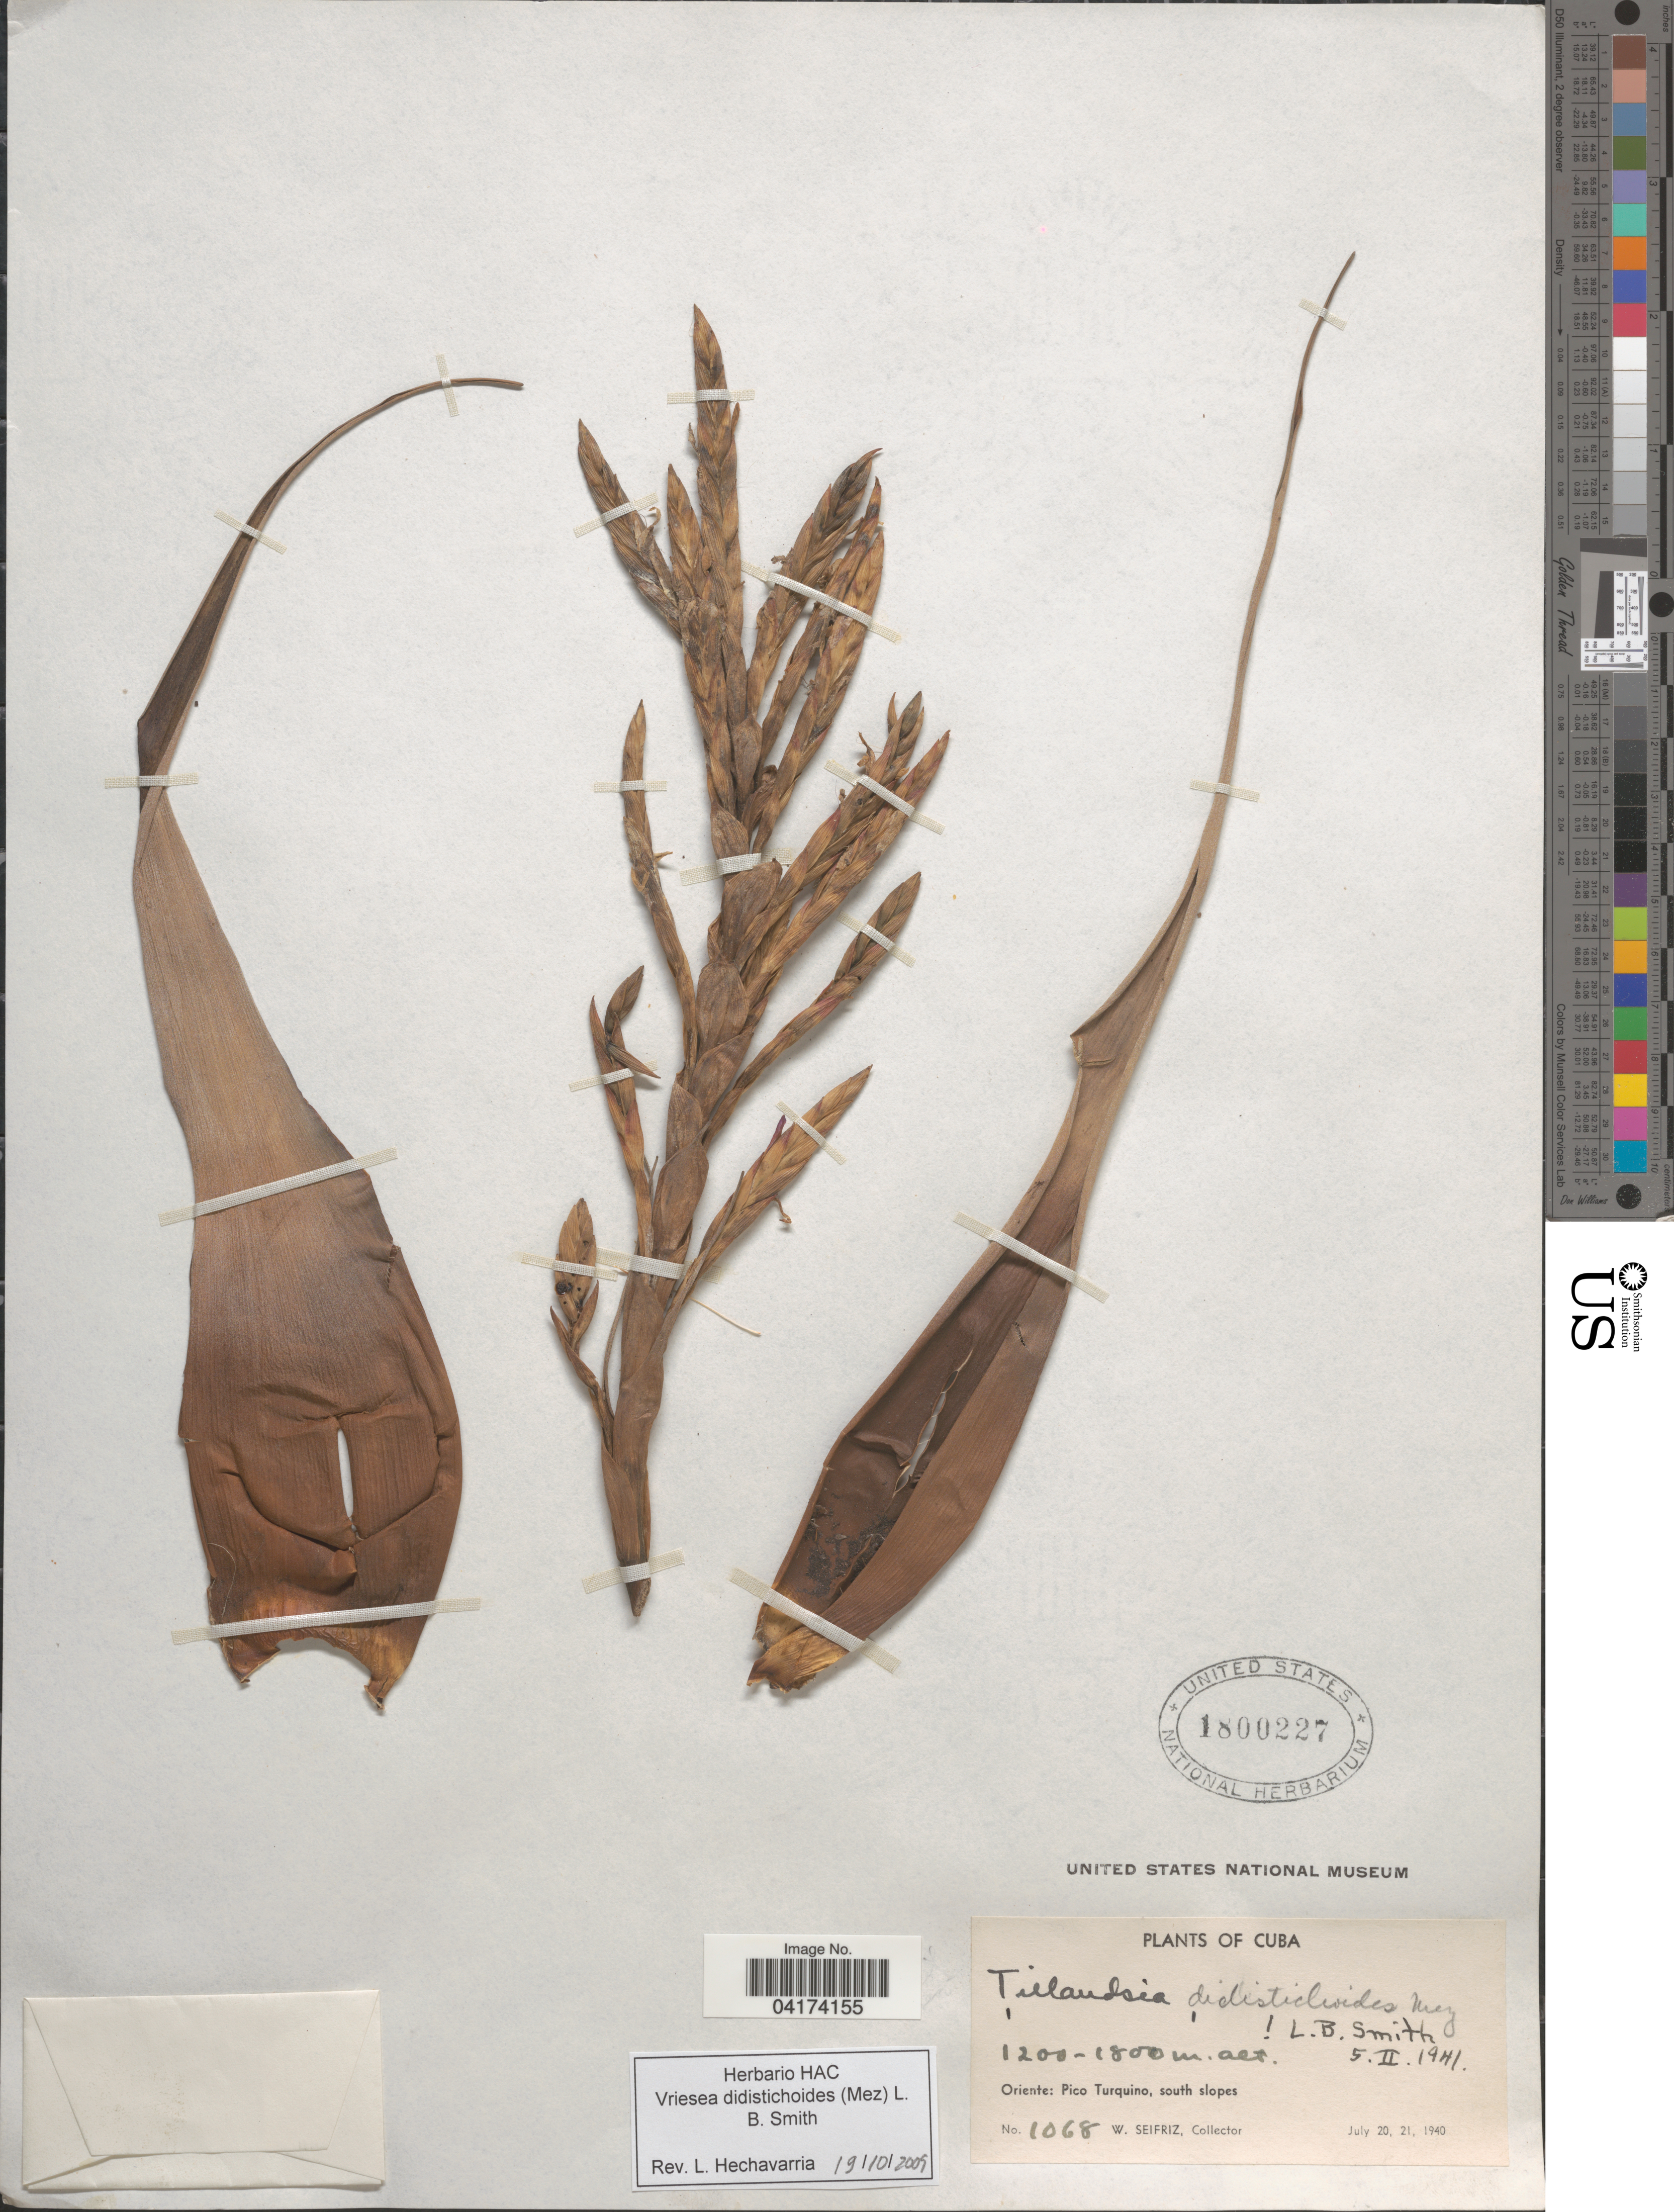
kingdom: Plantae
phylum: Tracheophyta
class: Liliopsida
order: Poales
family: Bromeliaceae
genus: Vriesea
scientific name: Vriesea didistichoides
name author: (Mez) L.B. Sm.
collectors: W. Seifriz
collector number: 1068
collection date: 1940-07-20/1940-07-21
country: Cuba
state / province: Oriente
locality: Pico Turquino, south slopes.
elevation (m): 1200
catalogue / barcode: US 1800227